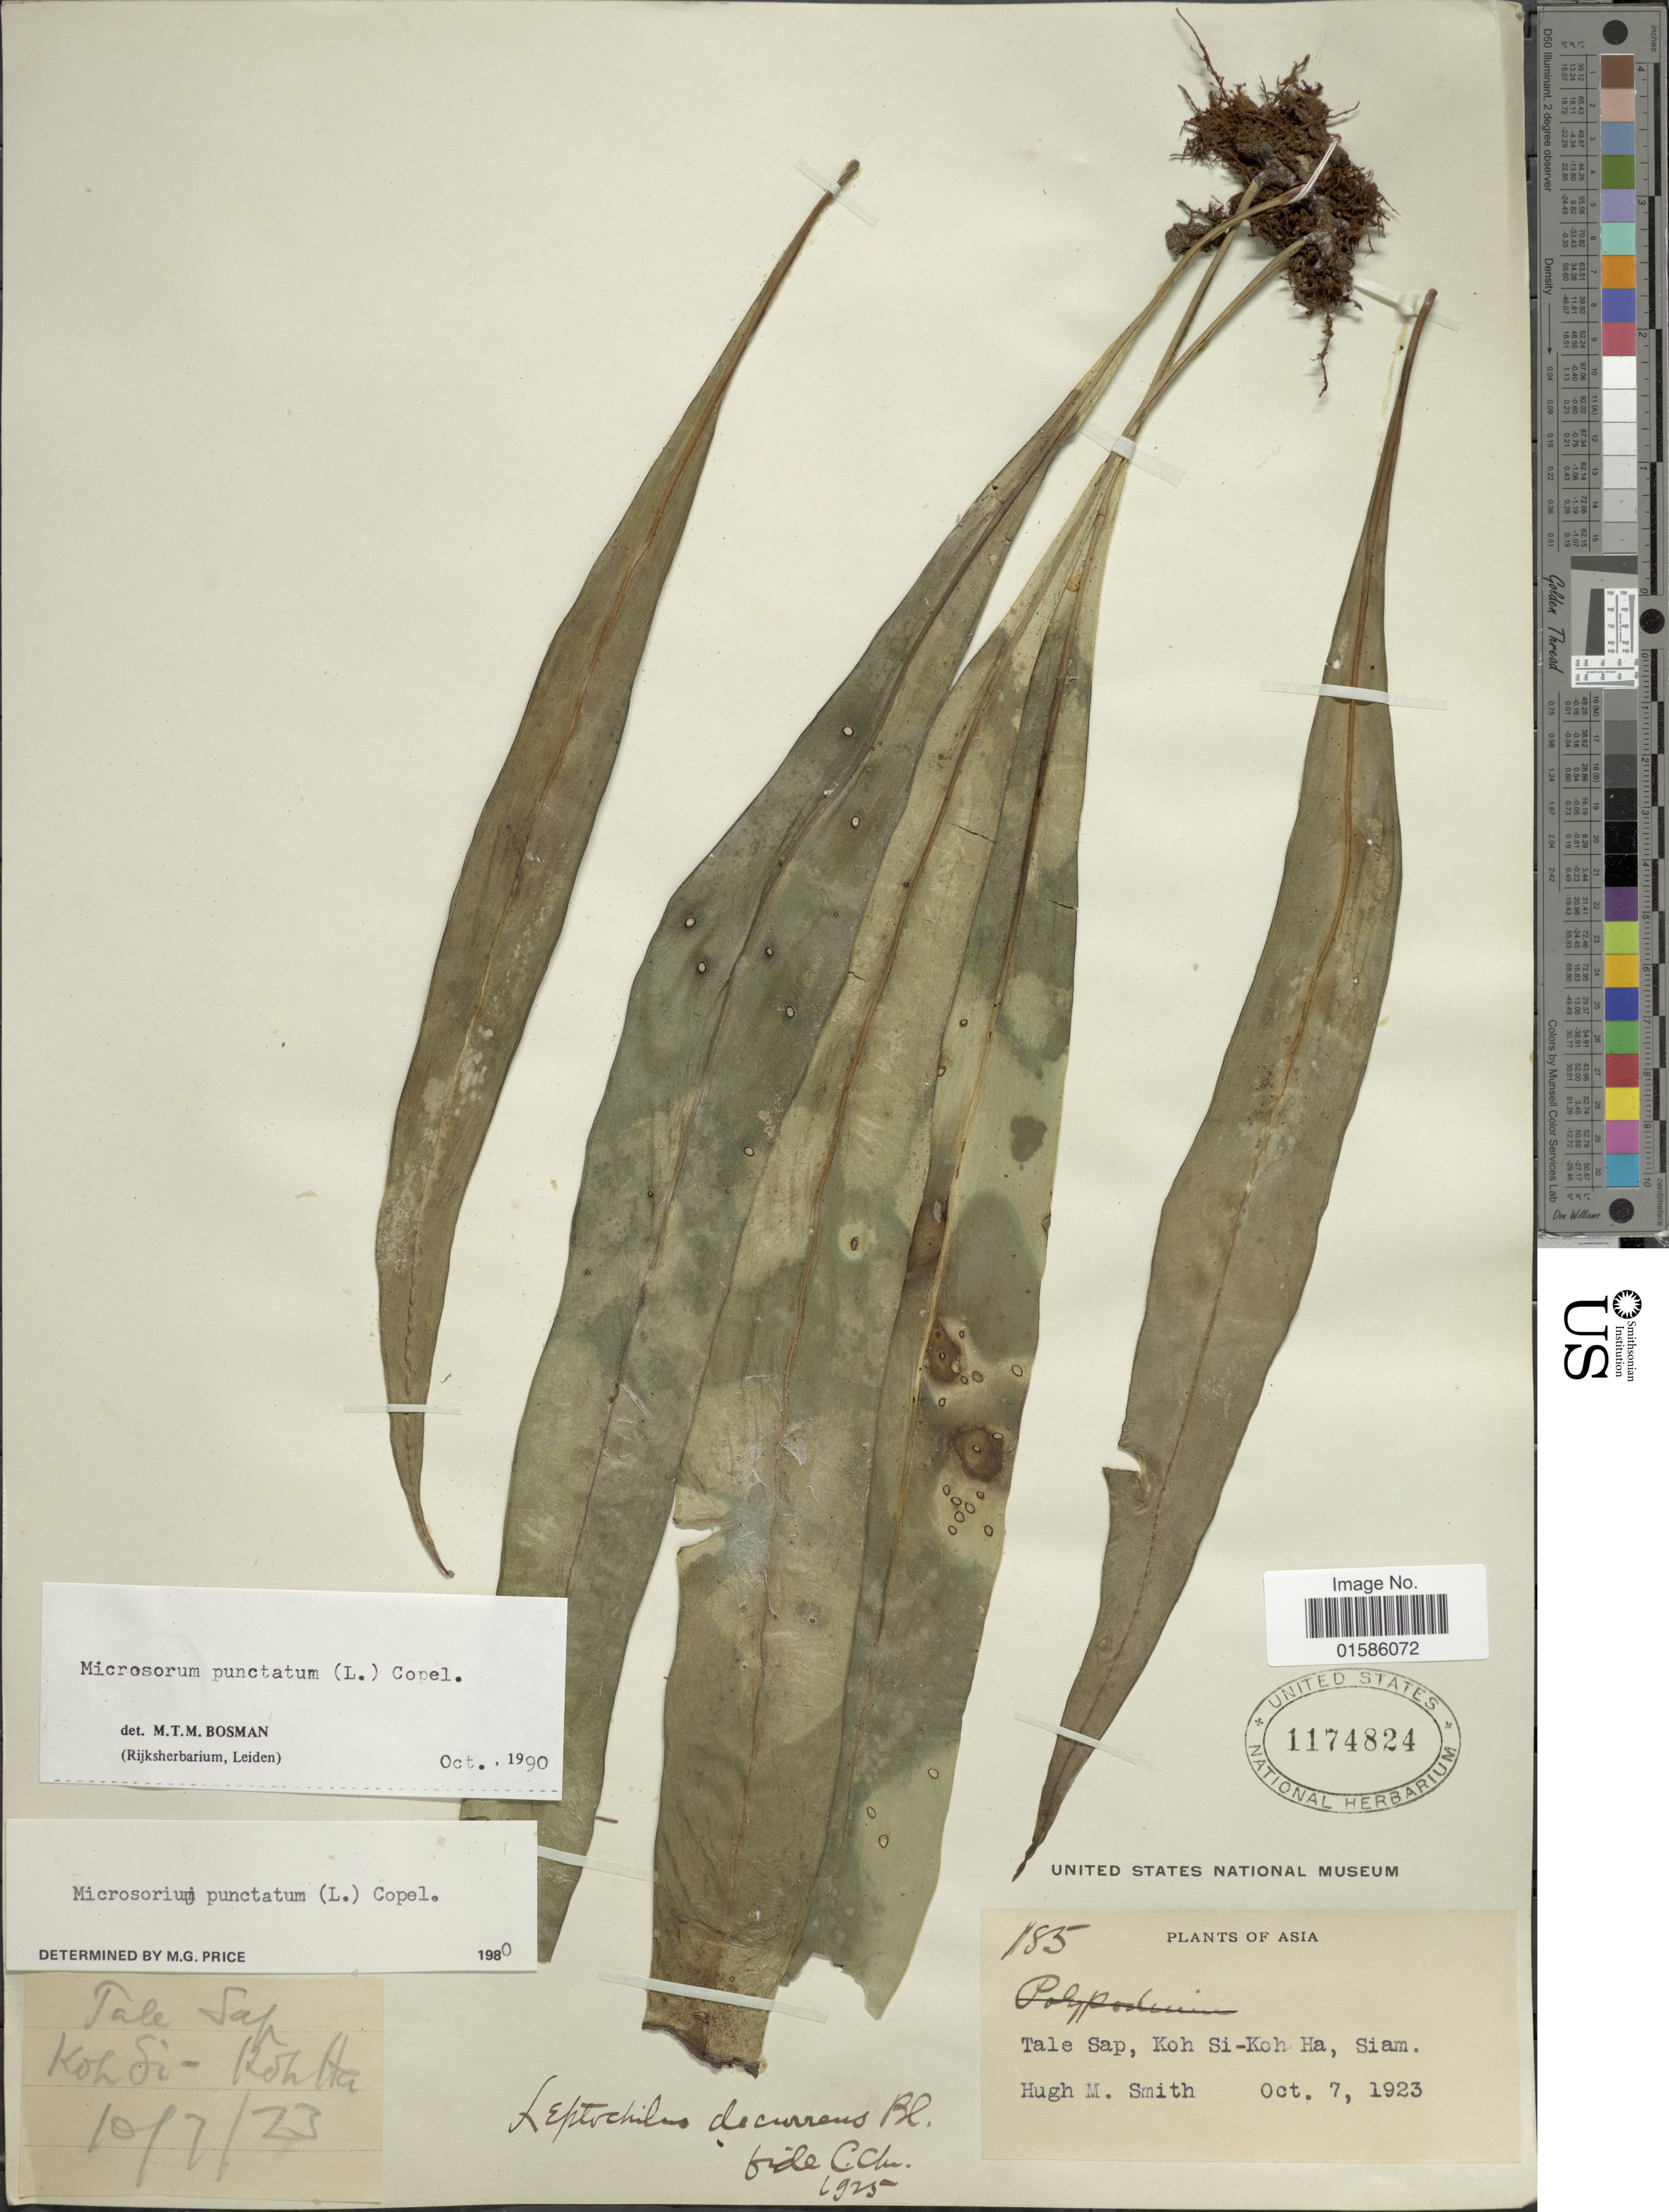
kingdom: Plantae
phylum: Tracheophyta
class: Polypodiopsida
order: Polypodiales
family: Polypodiaceae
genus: Microsorum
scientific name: Microsorum punctatum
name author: (L.) Copel.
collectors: H. M. Smith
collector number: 185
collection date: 1923-10-07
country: Thailand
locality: Asia, Tale Sap, Koh Si-Koh Ha, Siam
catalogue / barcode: US 1174824